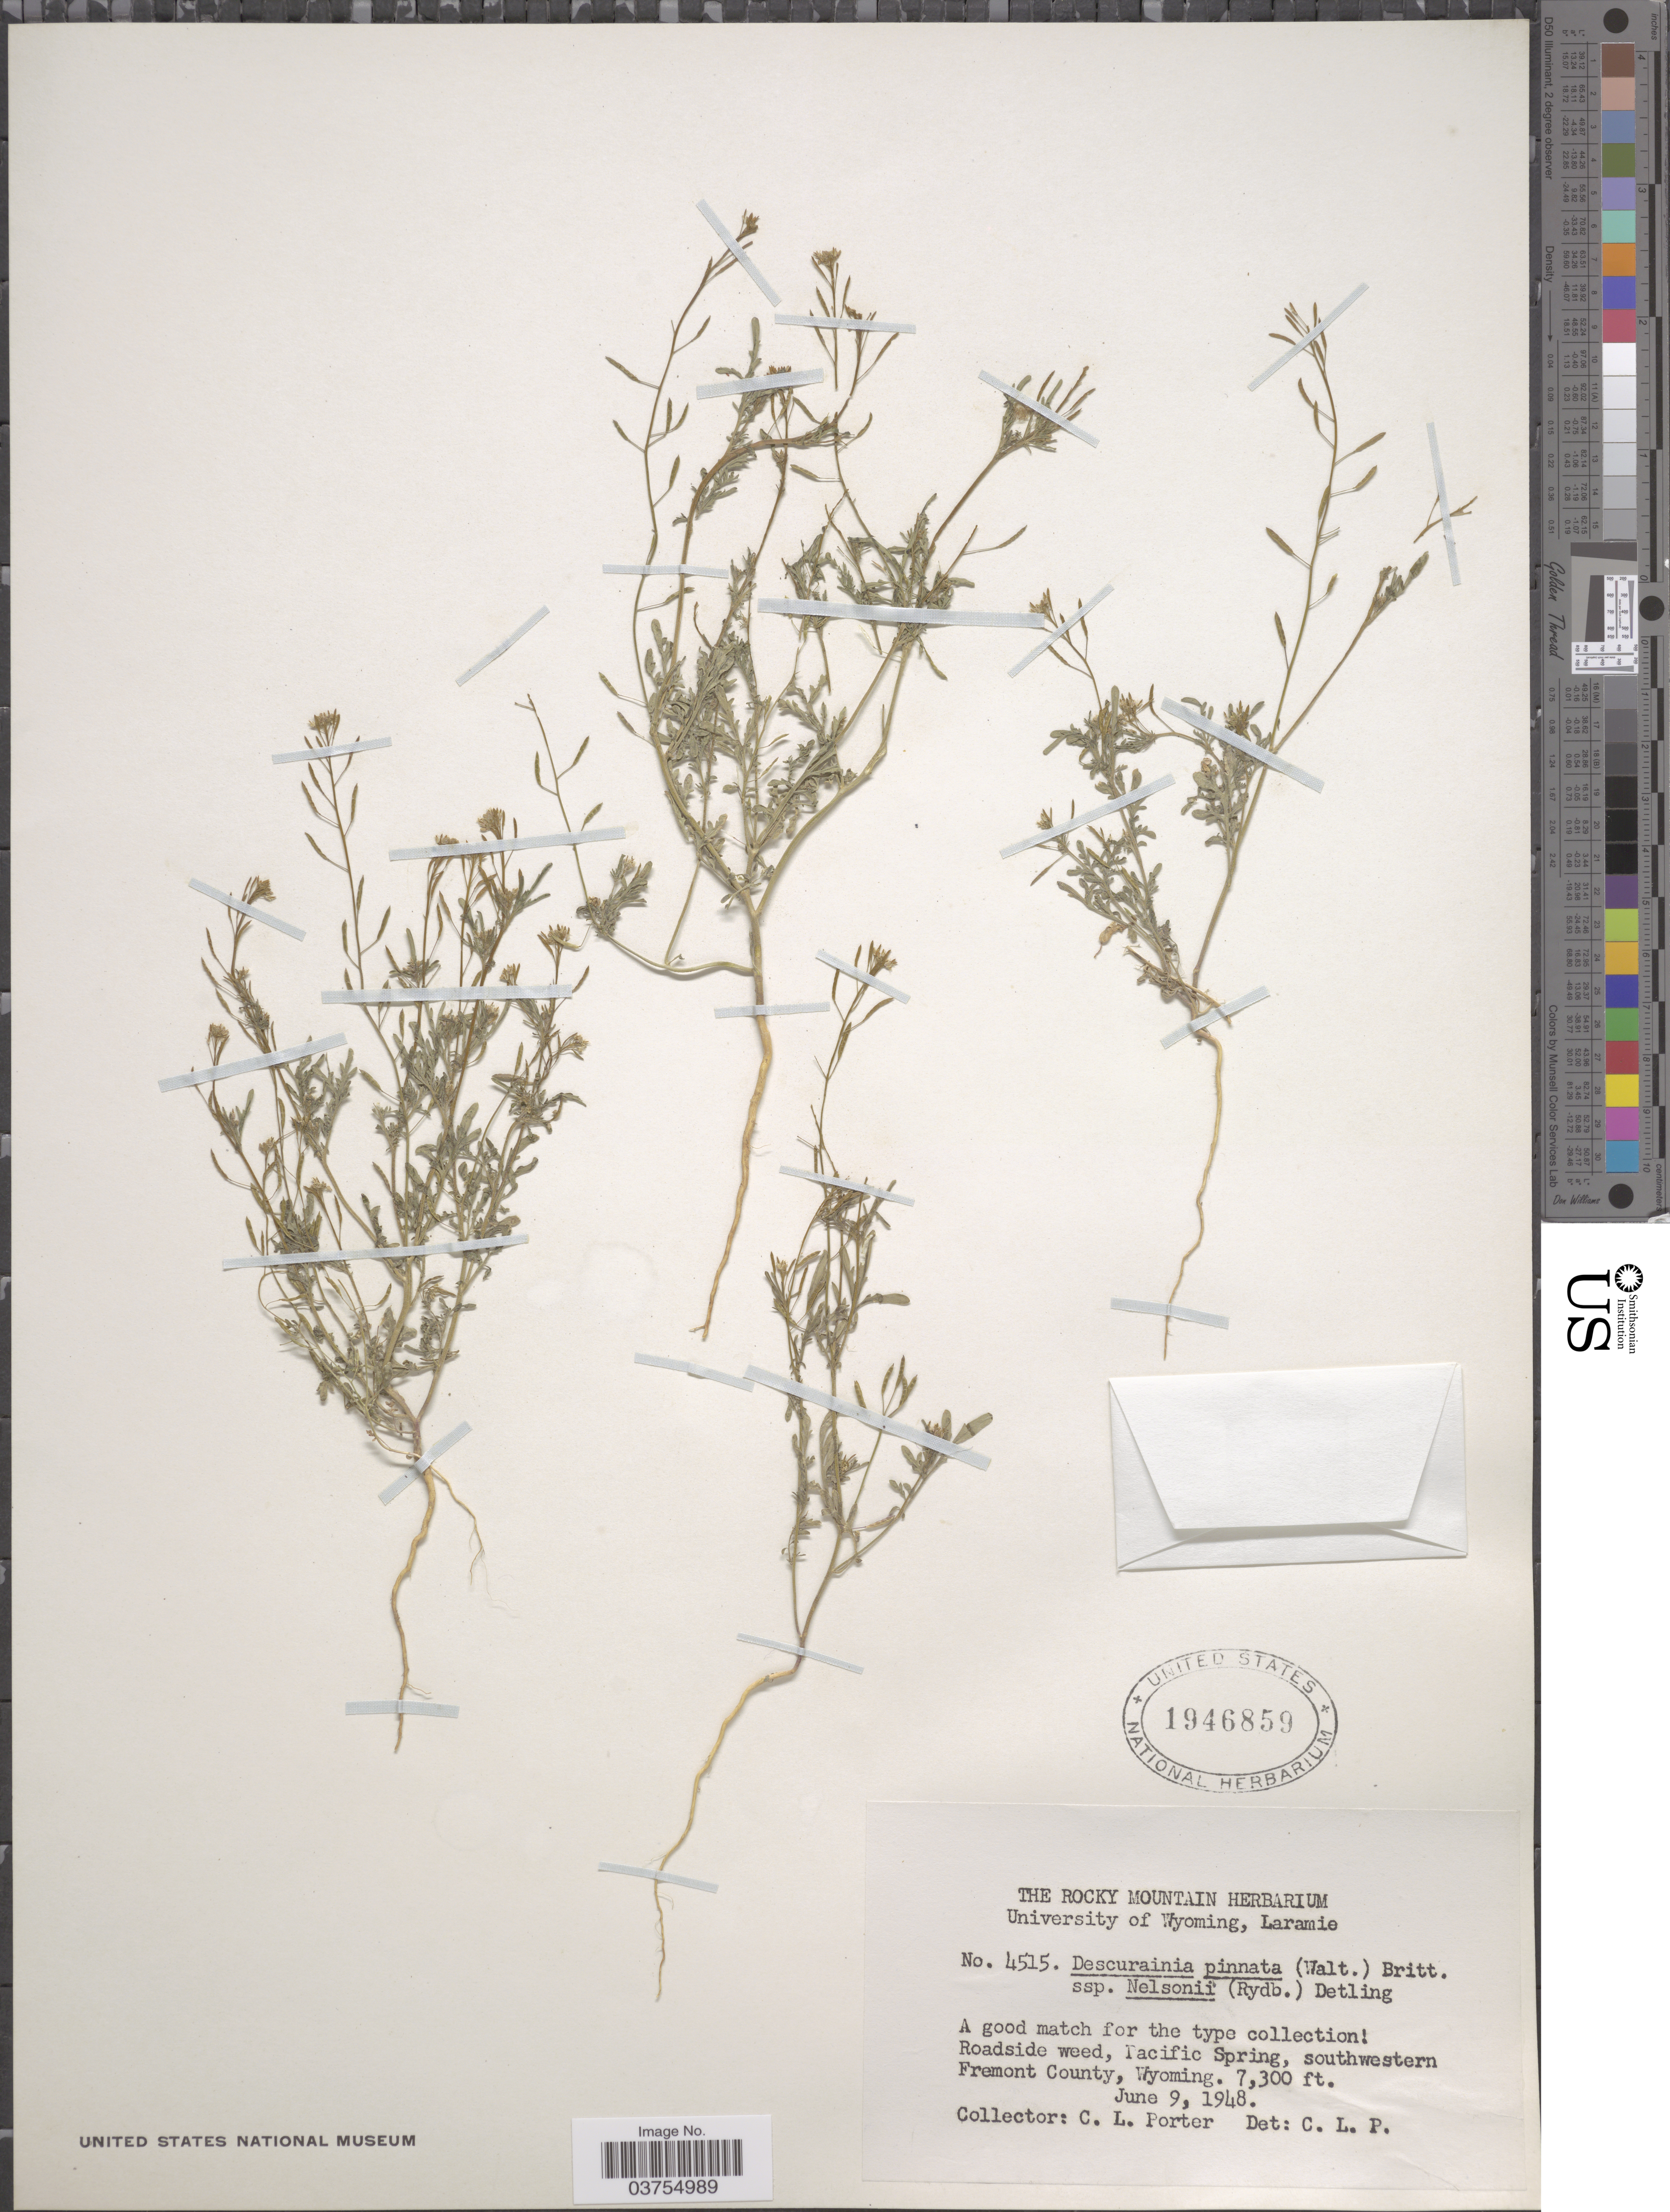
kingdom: Plantae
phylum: Tracheophyta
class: Magnoliopsida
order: Brassicales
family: Brassicaceae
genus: Descurainia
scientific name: Descurainia pinnata subsp. nelsonii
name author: (Rydb.) M. Peck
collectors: C. L. Porter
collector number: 4515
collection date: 1948-06-09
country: United States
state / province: Wyoming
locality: Pacific Spring, southwestern Fremont County.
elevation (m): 2225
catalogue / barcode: US 1946859